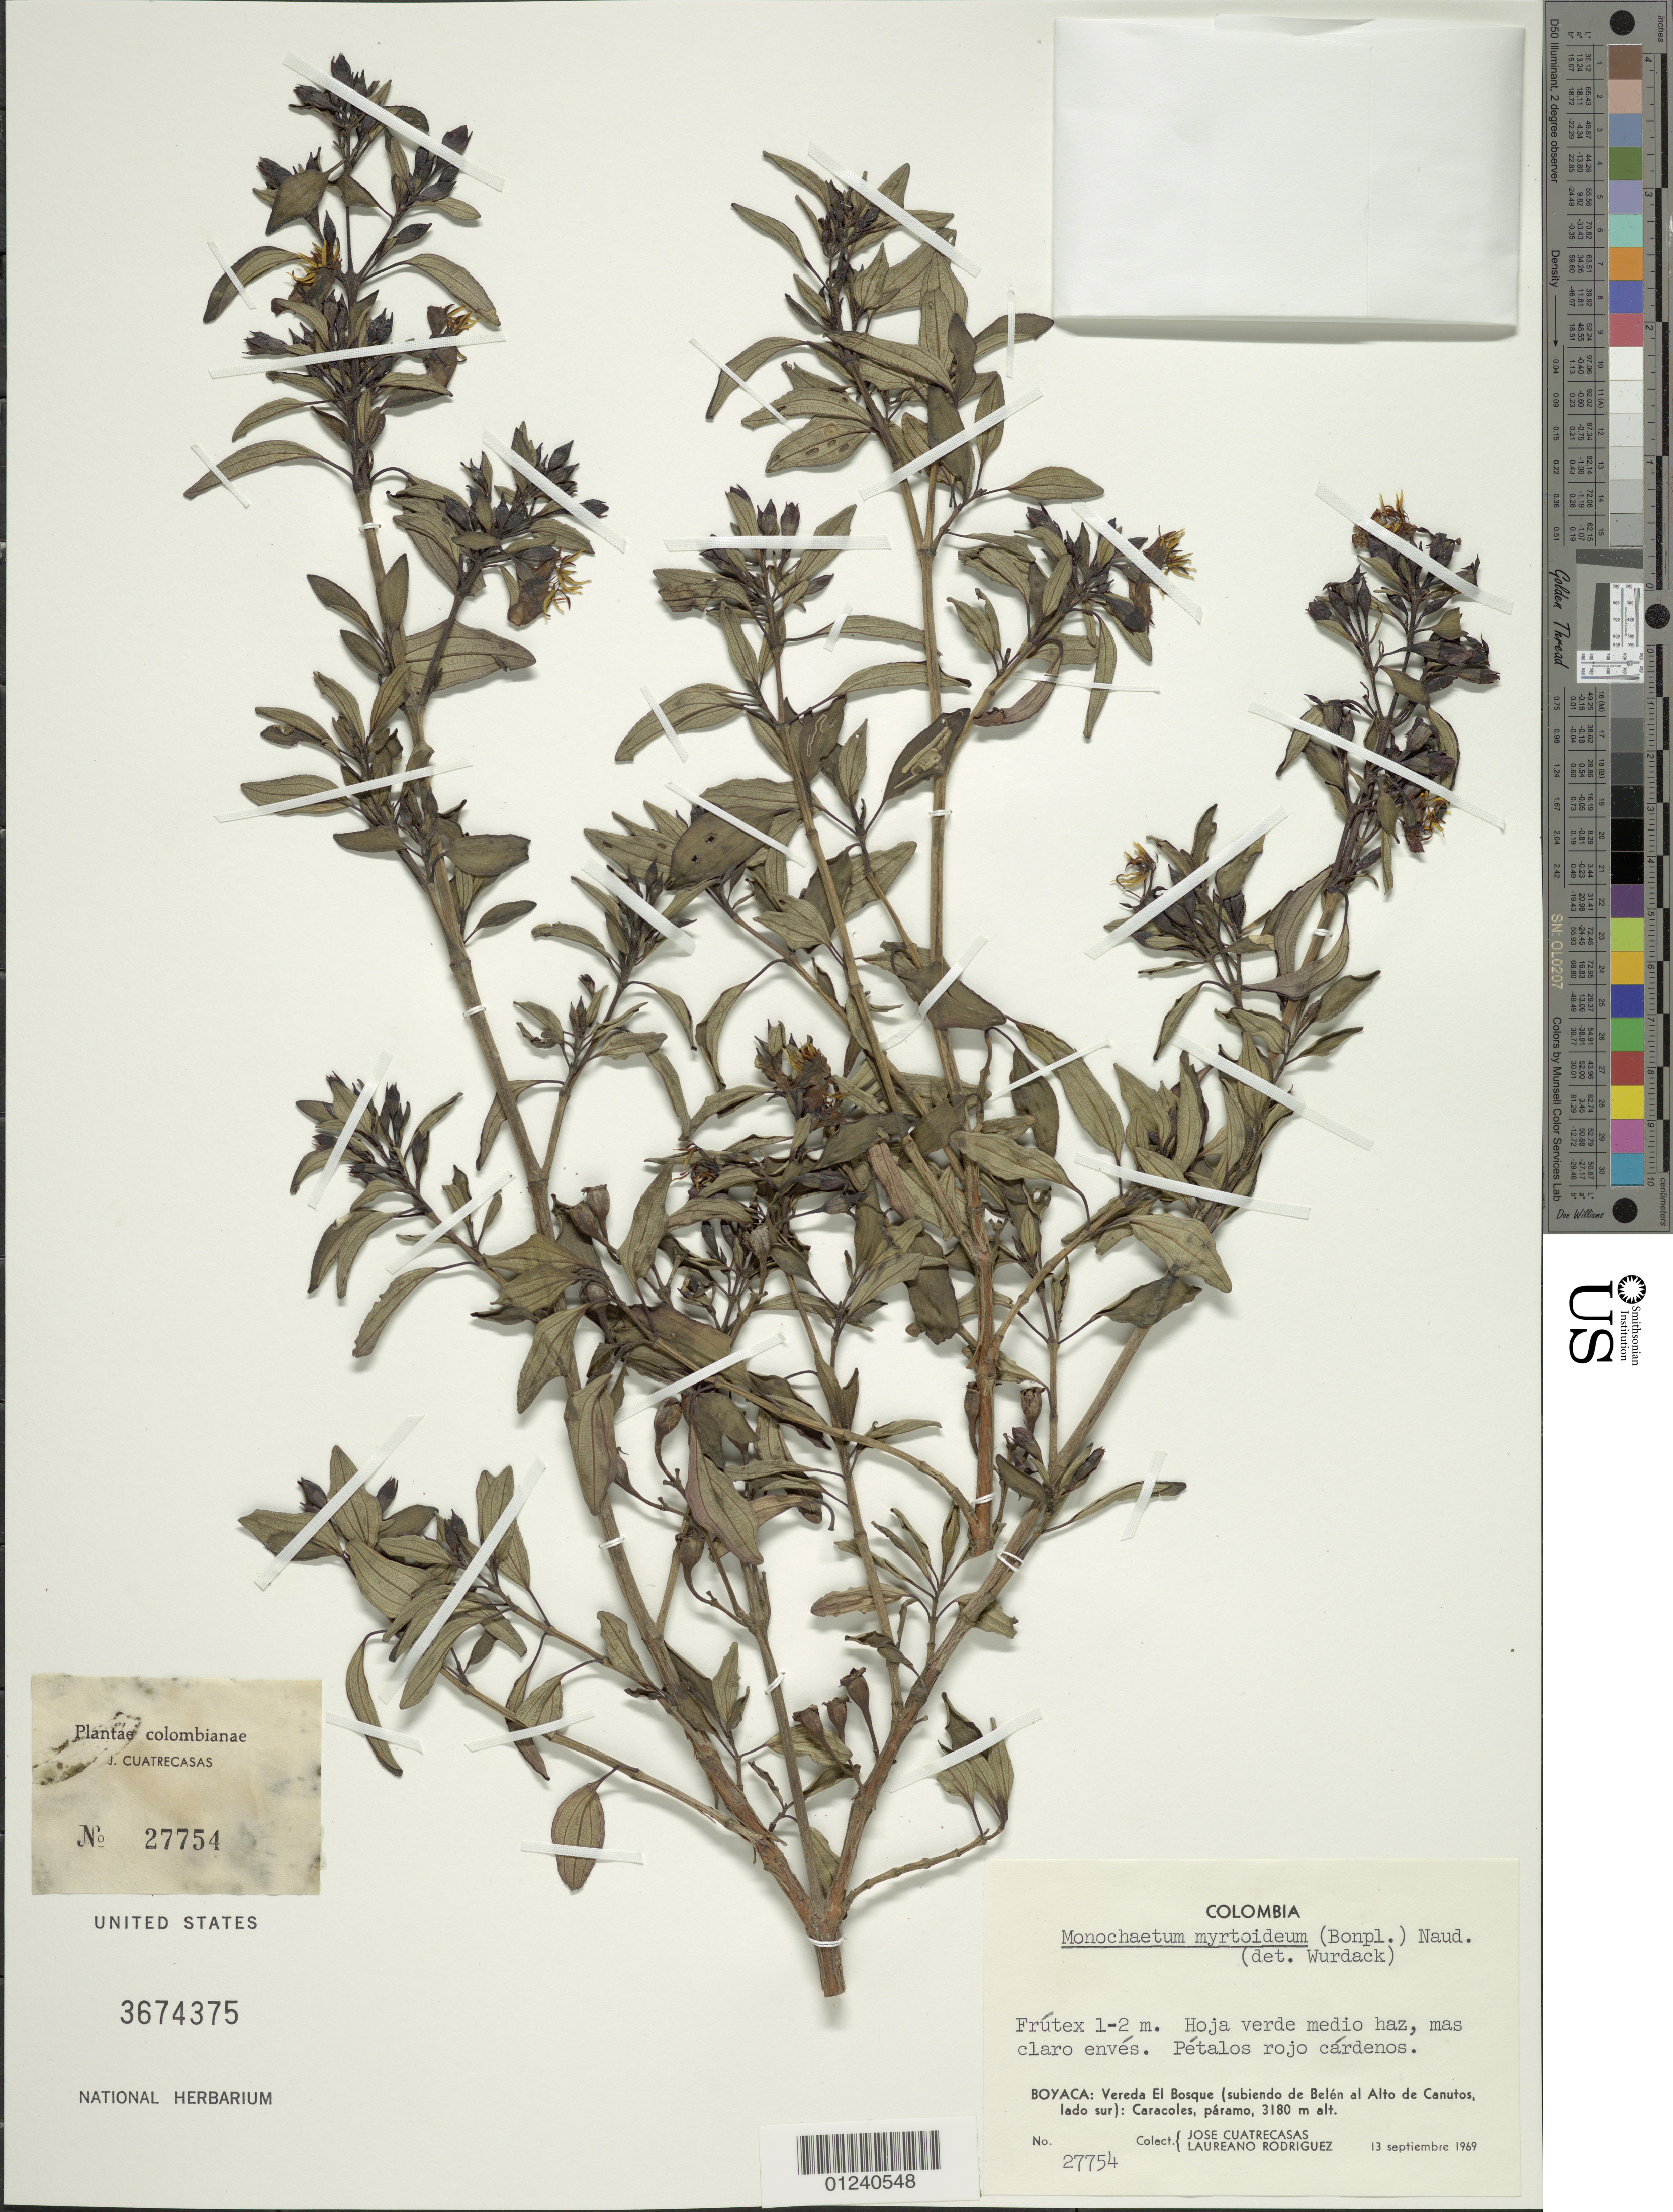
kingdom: Plantae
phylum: Tracheophyta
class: Magnoliopsida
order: Myrtales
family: Melastomataceae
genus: Monochaetum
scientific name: Monochaetum myrtoideum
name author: Naudin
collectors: J. Cuatrecasas & L. Rodriguez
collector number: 27754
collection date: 1969-09-13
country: Colombia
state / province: Boyacá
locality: Vereda El Bosque (subiendo de Belén al Alto de Canutos, lado sur): Caracoles.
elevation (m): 3180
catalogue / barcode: US 3674375